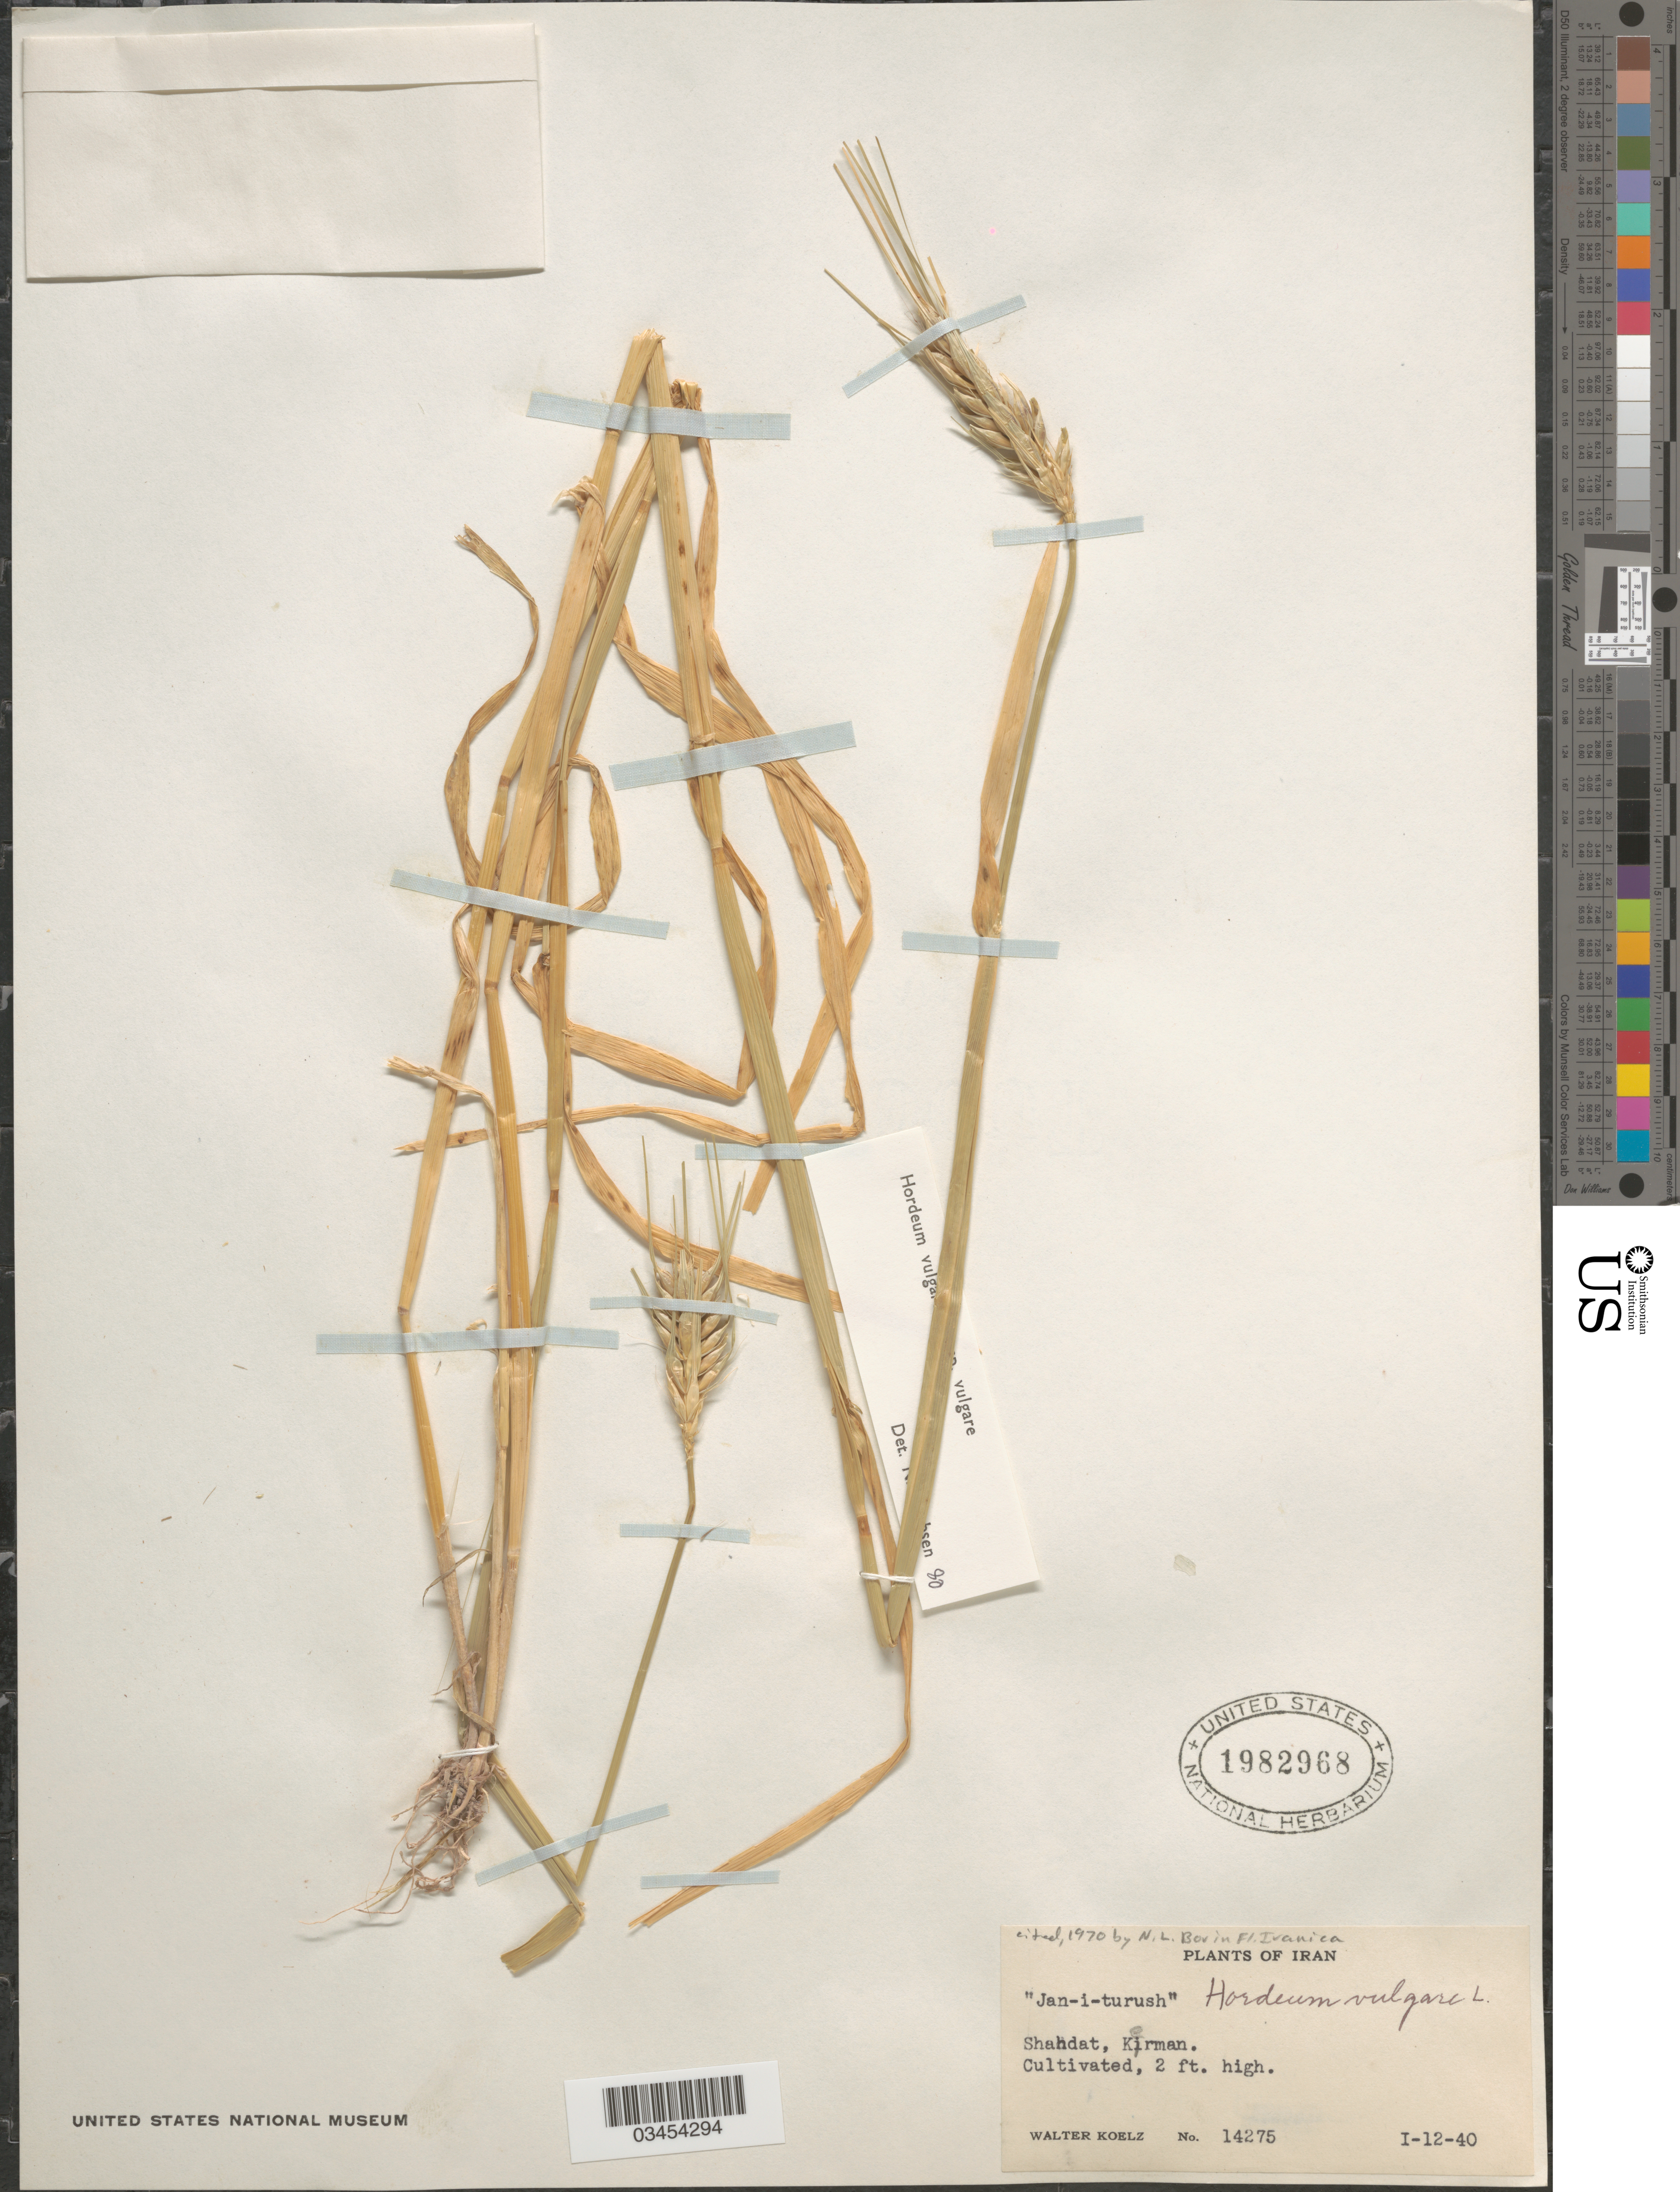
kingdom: Plantae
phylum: Tracheophyta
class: Liliopsida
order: Poales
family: Poaceae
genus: Hordeum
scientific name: Hordeum vulgare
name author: L.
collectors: W. N. Koelz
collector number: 14275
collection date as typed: Transcribed d/m/y: 12/1/40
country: Iran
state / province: Kerman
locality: Shahdat.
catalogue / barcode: US 1982968